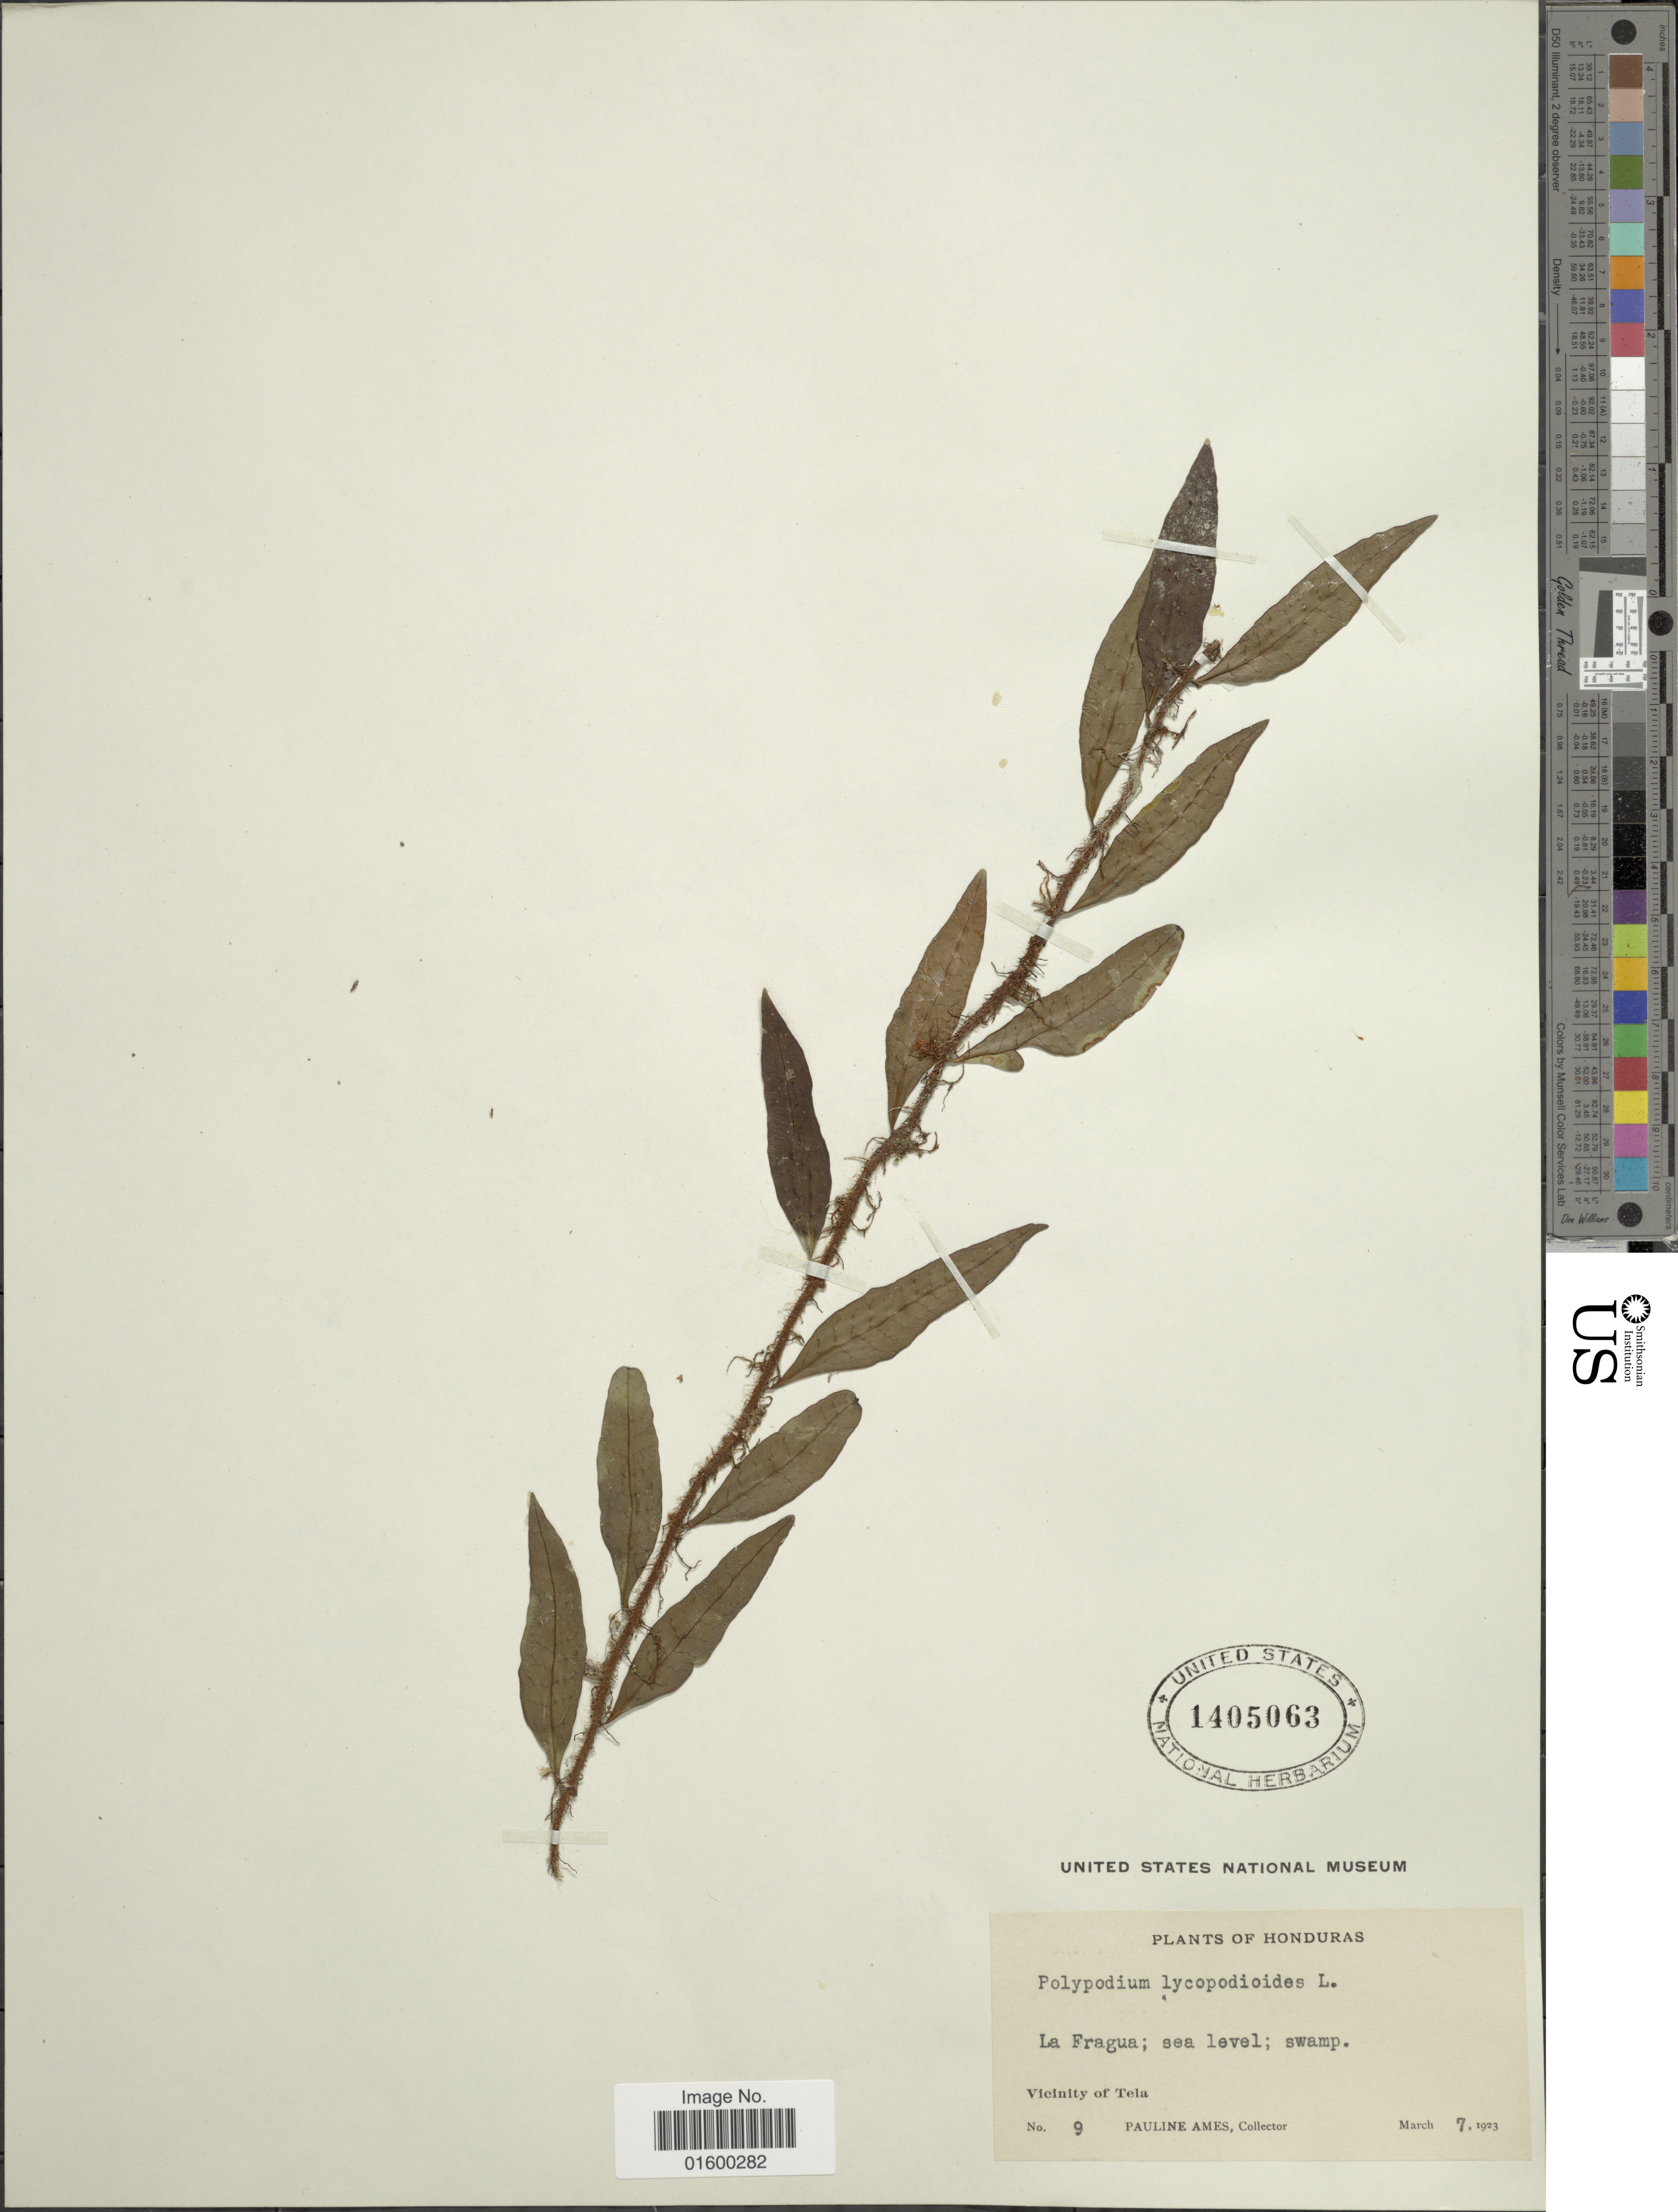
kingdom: Plantae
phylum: Tracheophyta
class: Polypodiopsida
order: Polypodiales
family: Polypodiaceae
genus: Microgramma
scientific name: Microgramma lycopodioides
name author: (L.) Copel.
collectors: P. Ames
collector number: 9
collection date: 1923-03-07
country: Honduras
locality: La Fragua, Vicinity of Tela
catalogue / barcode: US 1405063